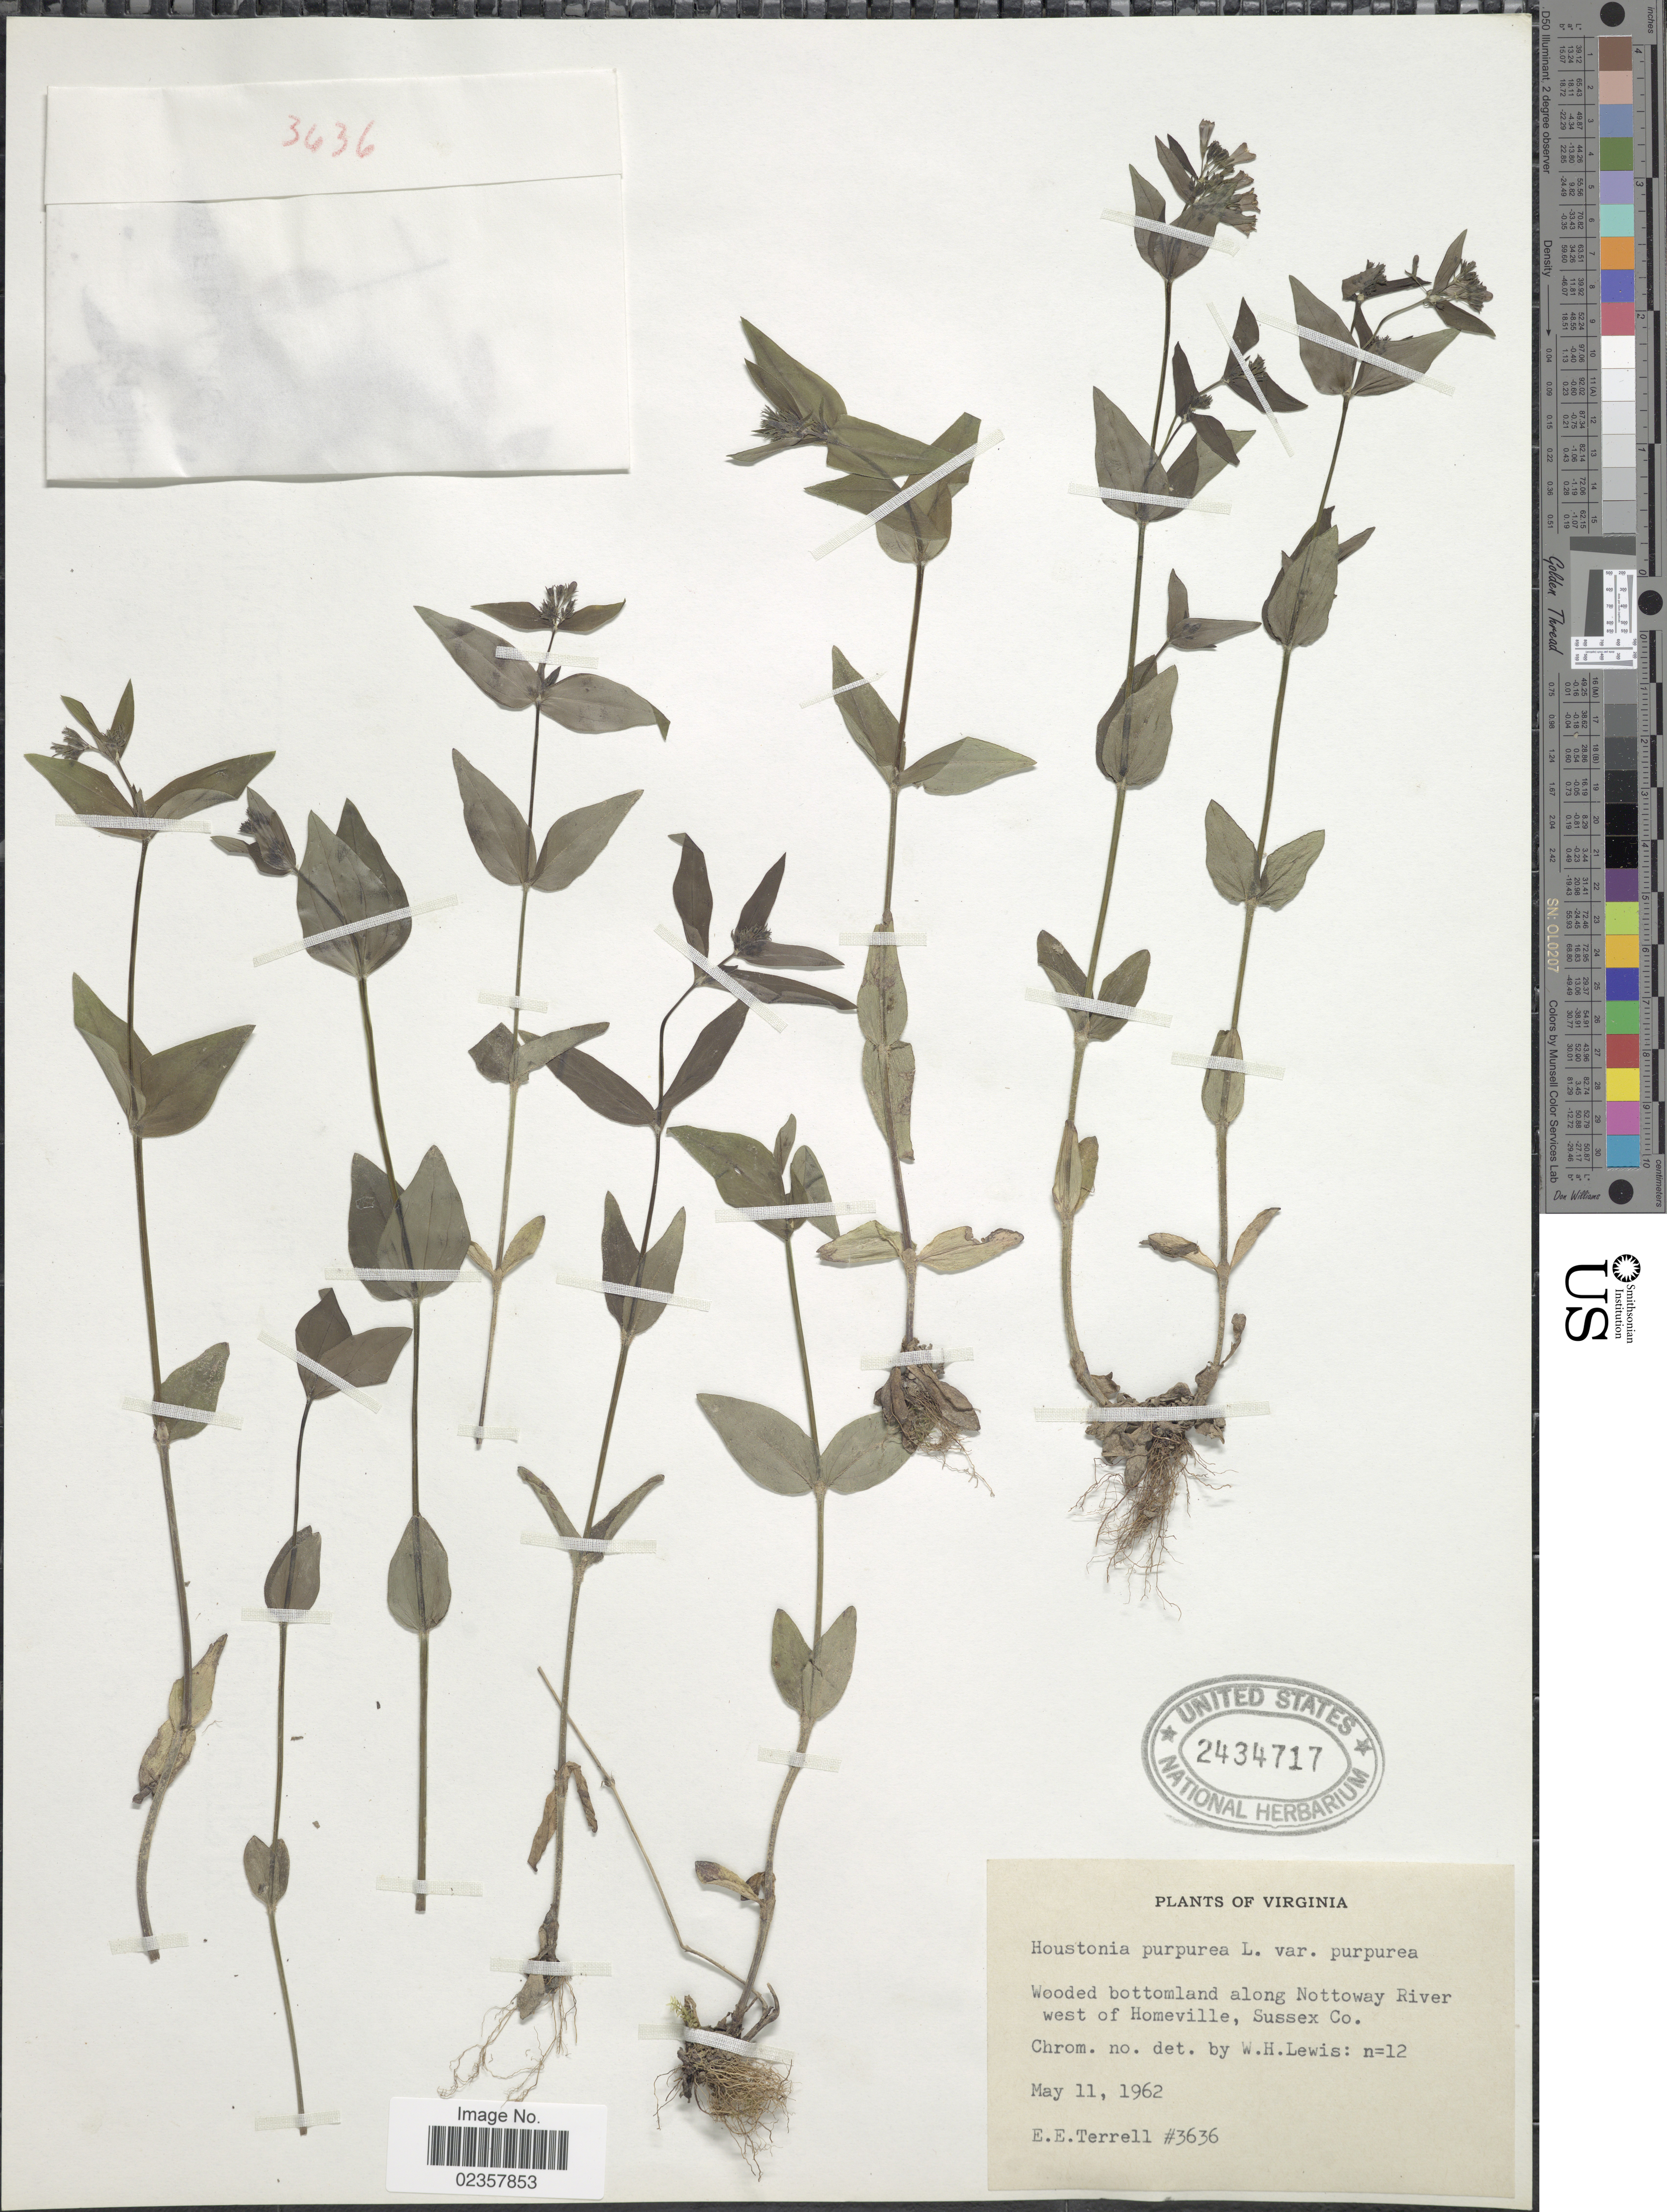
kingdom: Plantae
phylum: Tracheophyta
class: Magnoliopsida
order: Gentianales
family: Rubiaceae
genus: Houstonia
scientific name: Houstonia purpurea var. purpurea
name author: L.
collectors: E. E. Terrell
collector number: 3636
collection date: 1962-05-11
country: United States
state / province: Virginia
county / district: Sussex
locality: Wooded bottomland along Nottoway River west of Homeville, Sussex Co.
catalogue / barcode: US 2434717